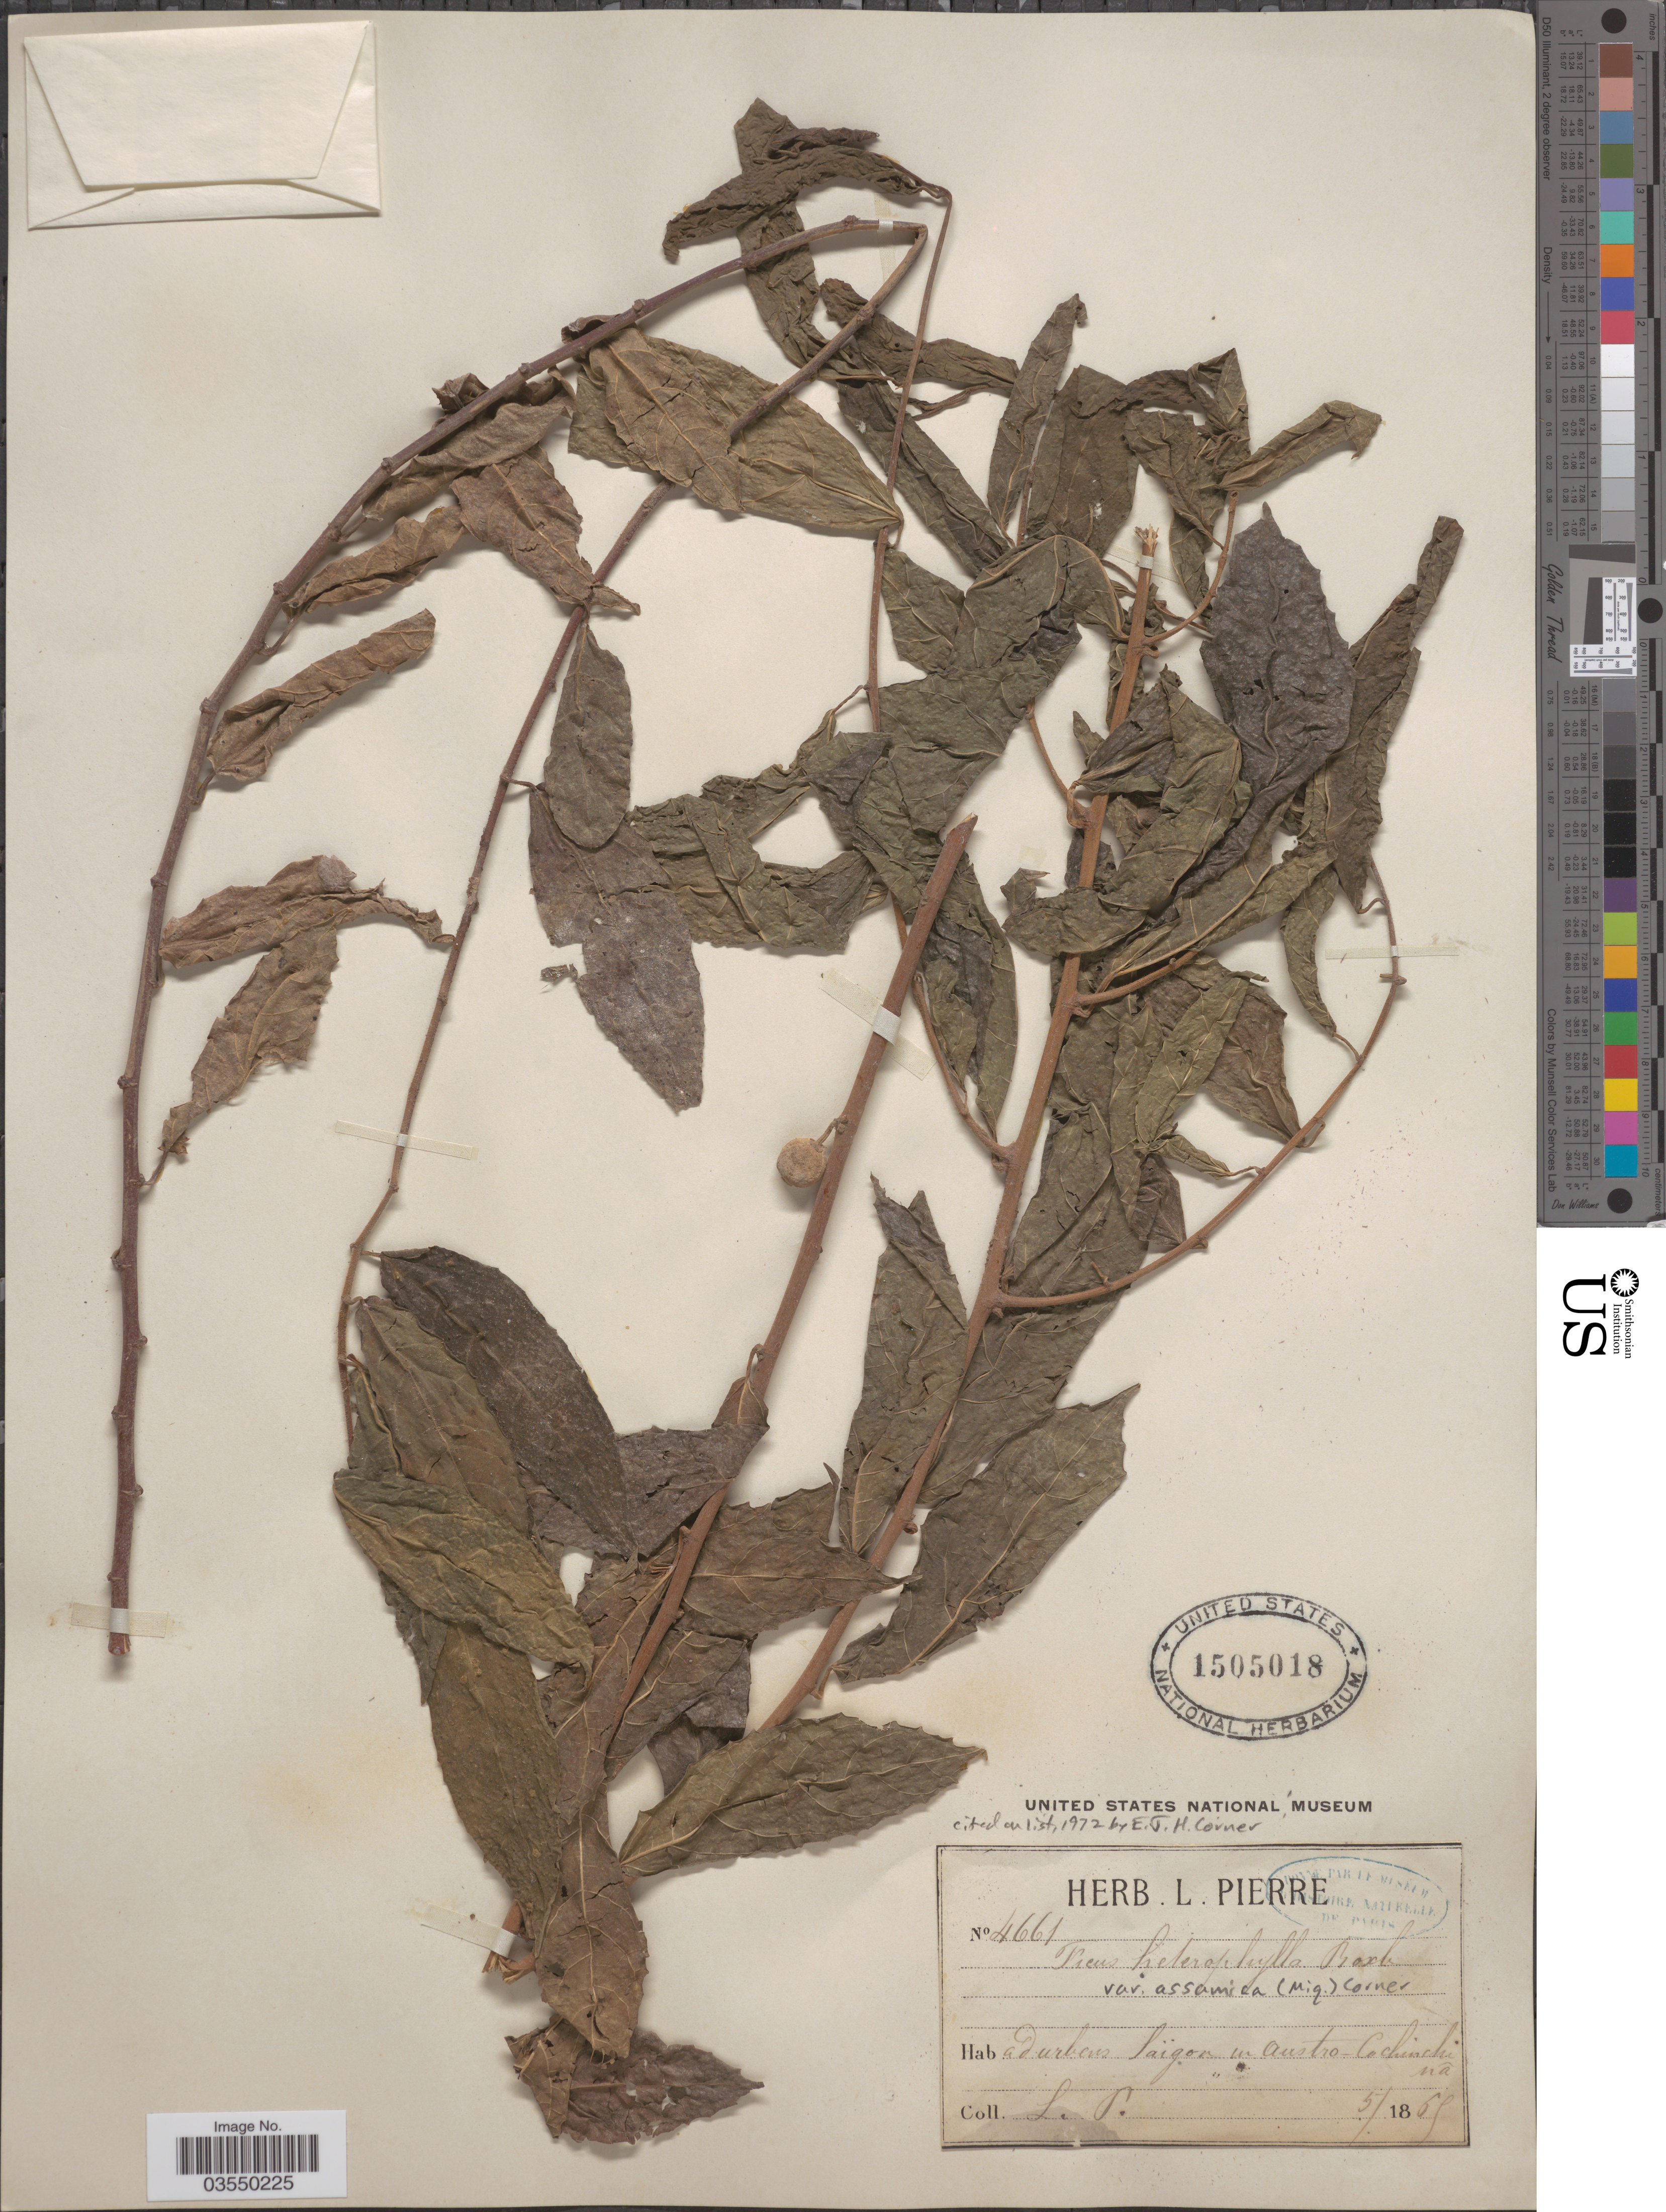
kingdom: Plantae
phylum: Tracheophyta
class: Magnoliopsida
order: Rosales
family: Moraceae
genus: Ficus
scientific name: Ficus heterophylla var. assamica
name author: (Miq.) Corner ex Chater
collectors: L. Pierre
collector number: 4661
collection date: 1865-05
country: Vietnam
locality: Ad urbens Saïgon in Austro-Cochinchinâ.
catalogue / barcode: US 1505018